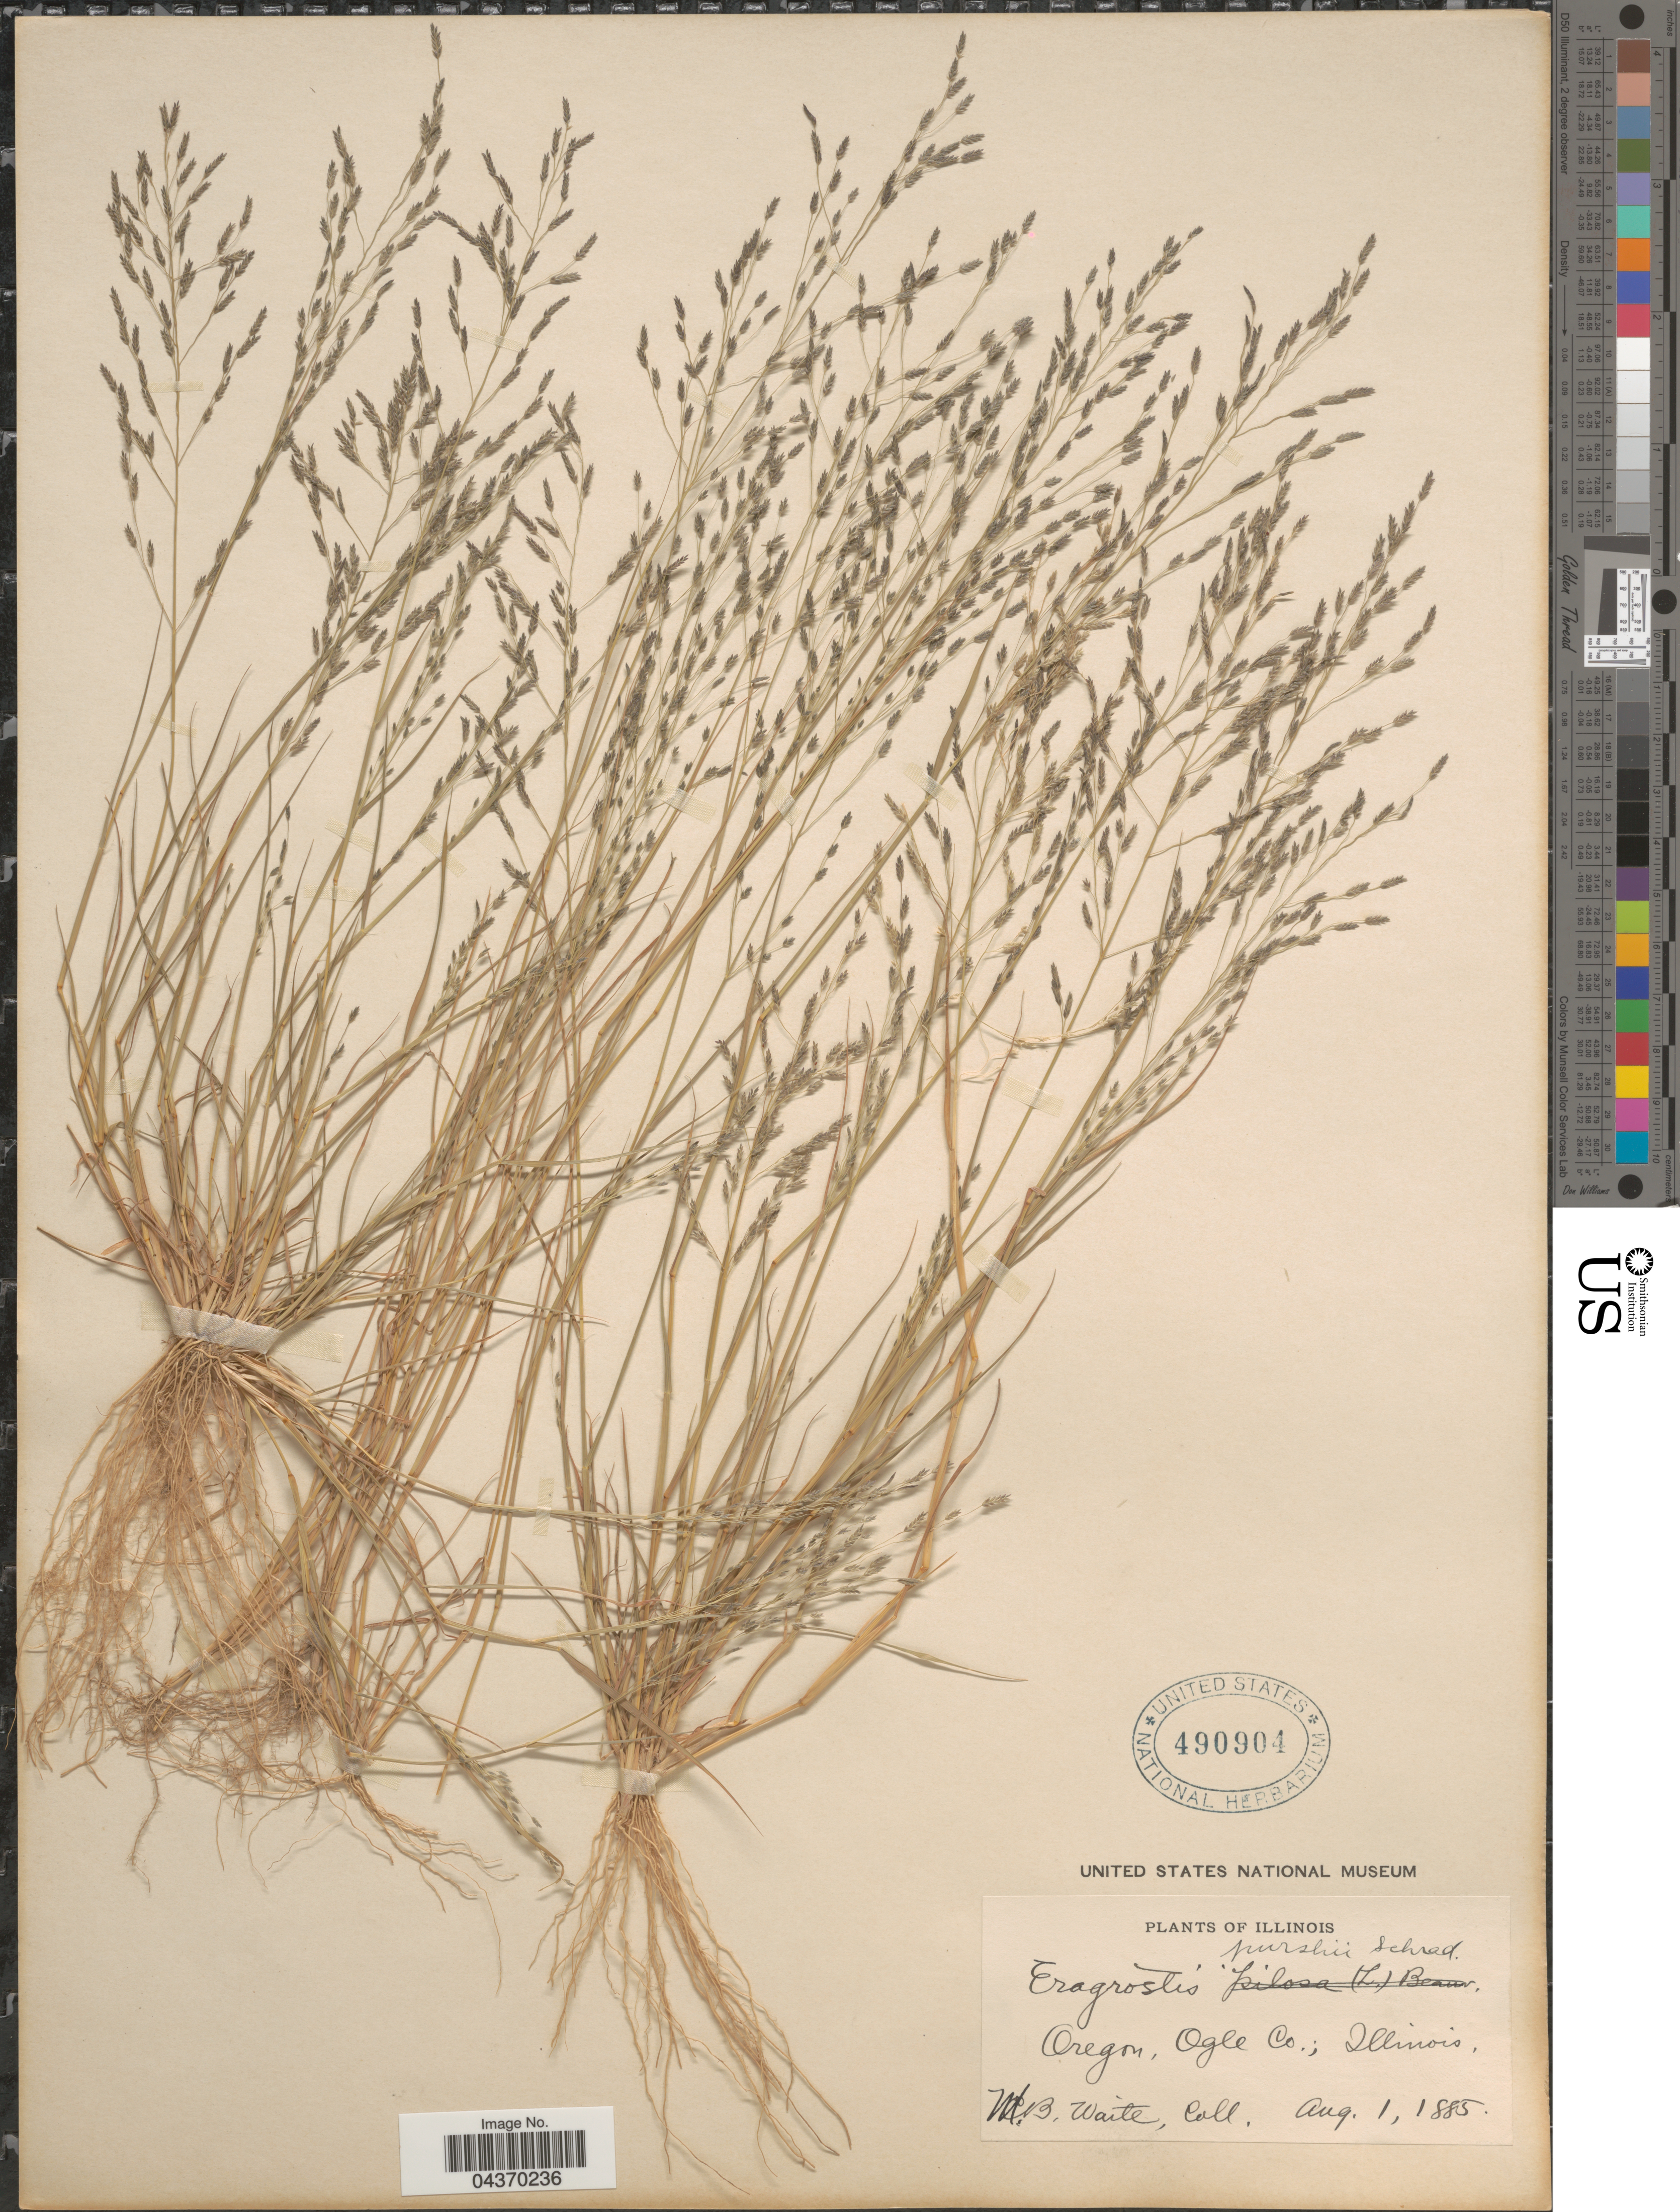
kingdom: Plantae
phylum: Tracheophyta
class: Liliopsida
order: Poales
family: Poaceae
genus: Eragrostis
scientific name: Eragrostis pectinacea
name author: (Michx.) Nees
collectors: M. B. Waite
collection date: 1885-08-01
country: United States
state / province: Illinois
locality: Oregon, Ogle Co.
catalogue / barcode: US 490904